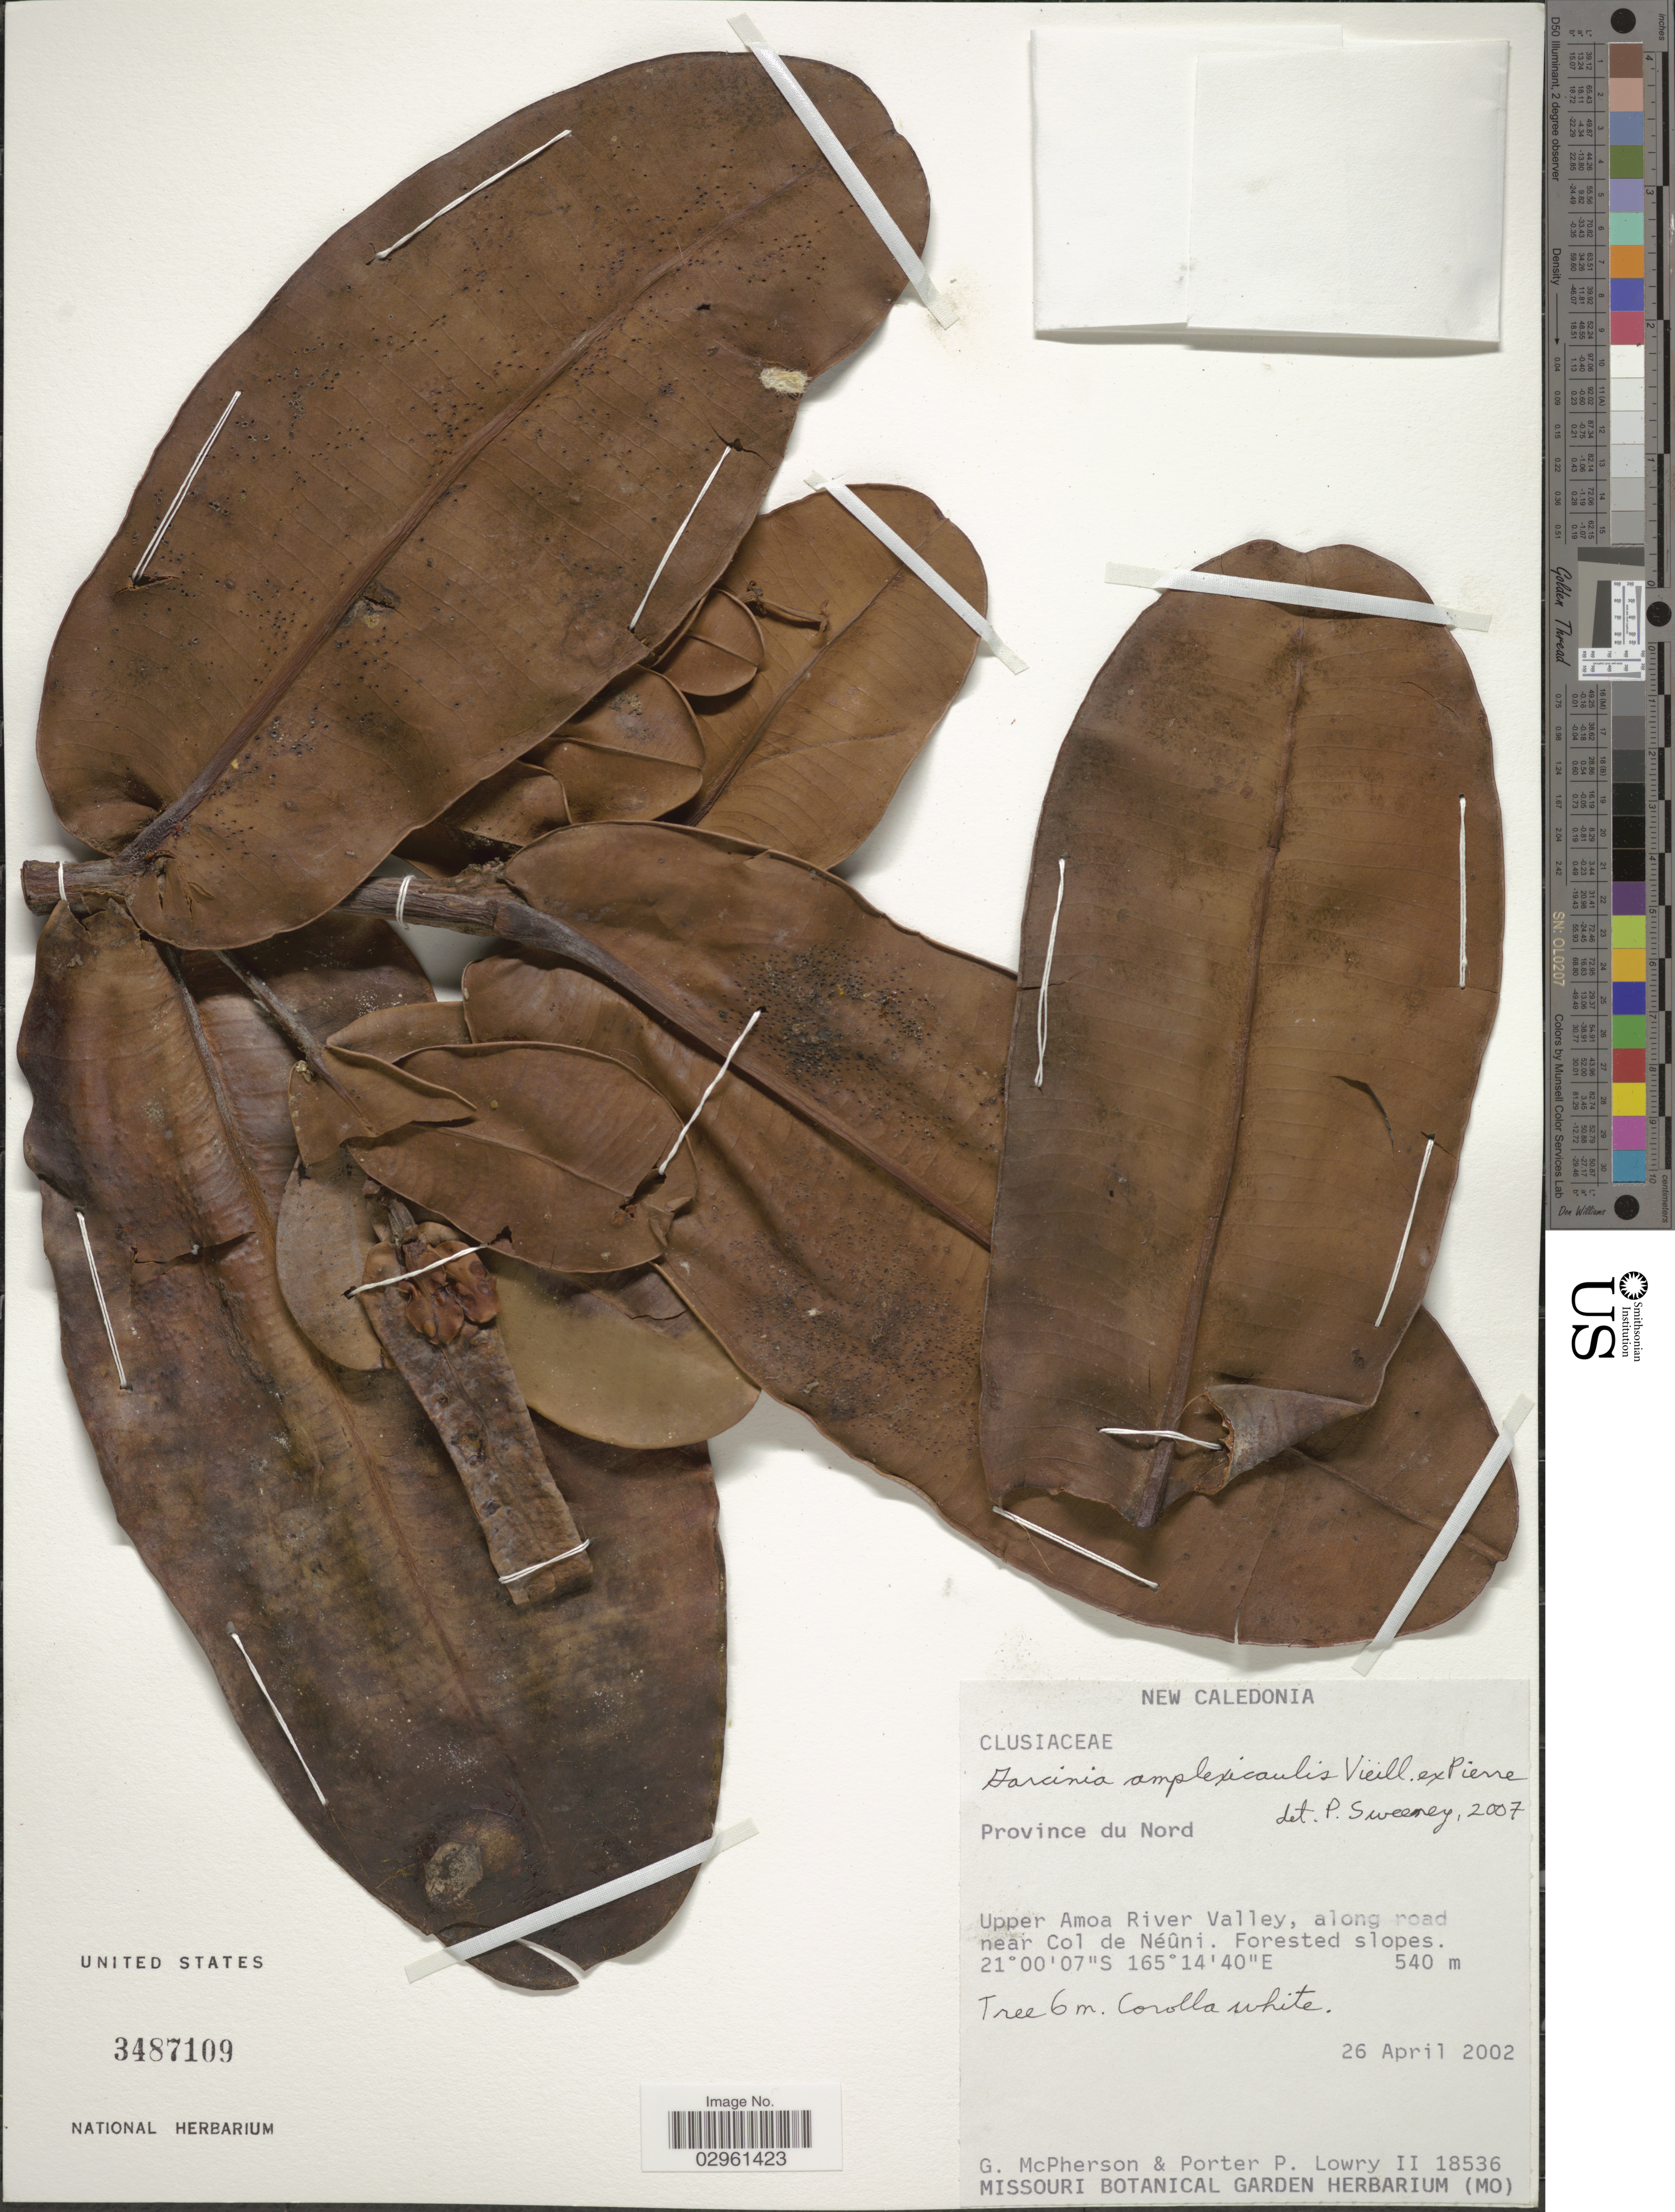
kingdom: Plantae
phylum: Tracheophyta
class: Magnoliopsida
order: Malpighiales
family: Clusiaceae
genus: Garcinia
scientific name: Garcinia amplexicaulis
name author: Vieill. ex Pierre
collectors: G. McPherson & P. P. Lowry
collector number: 18536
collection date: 2002-04-26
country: New Caledonia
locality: Province du Nord. Upper Amoa River Valley, along road near Col de Néûni.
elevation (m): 540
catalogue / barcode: US 3487109